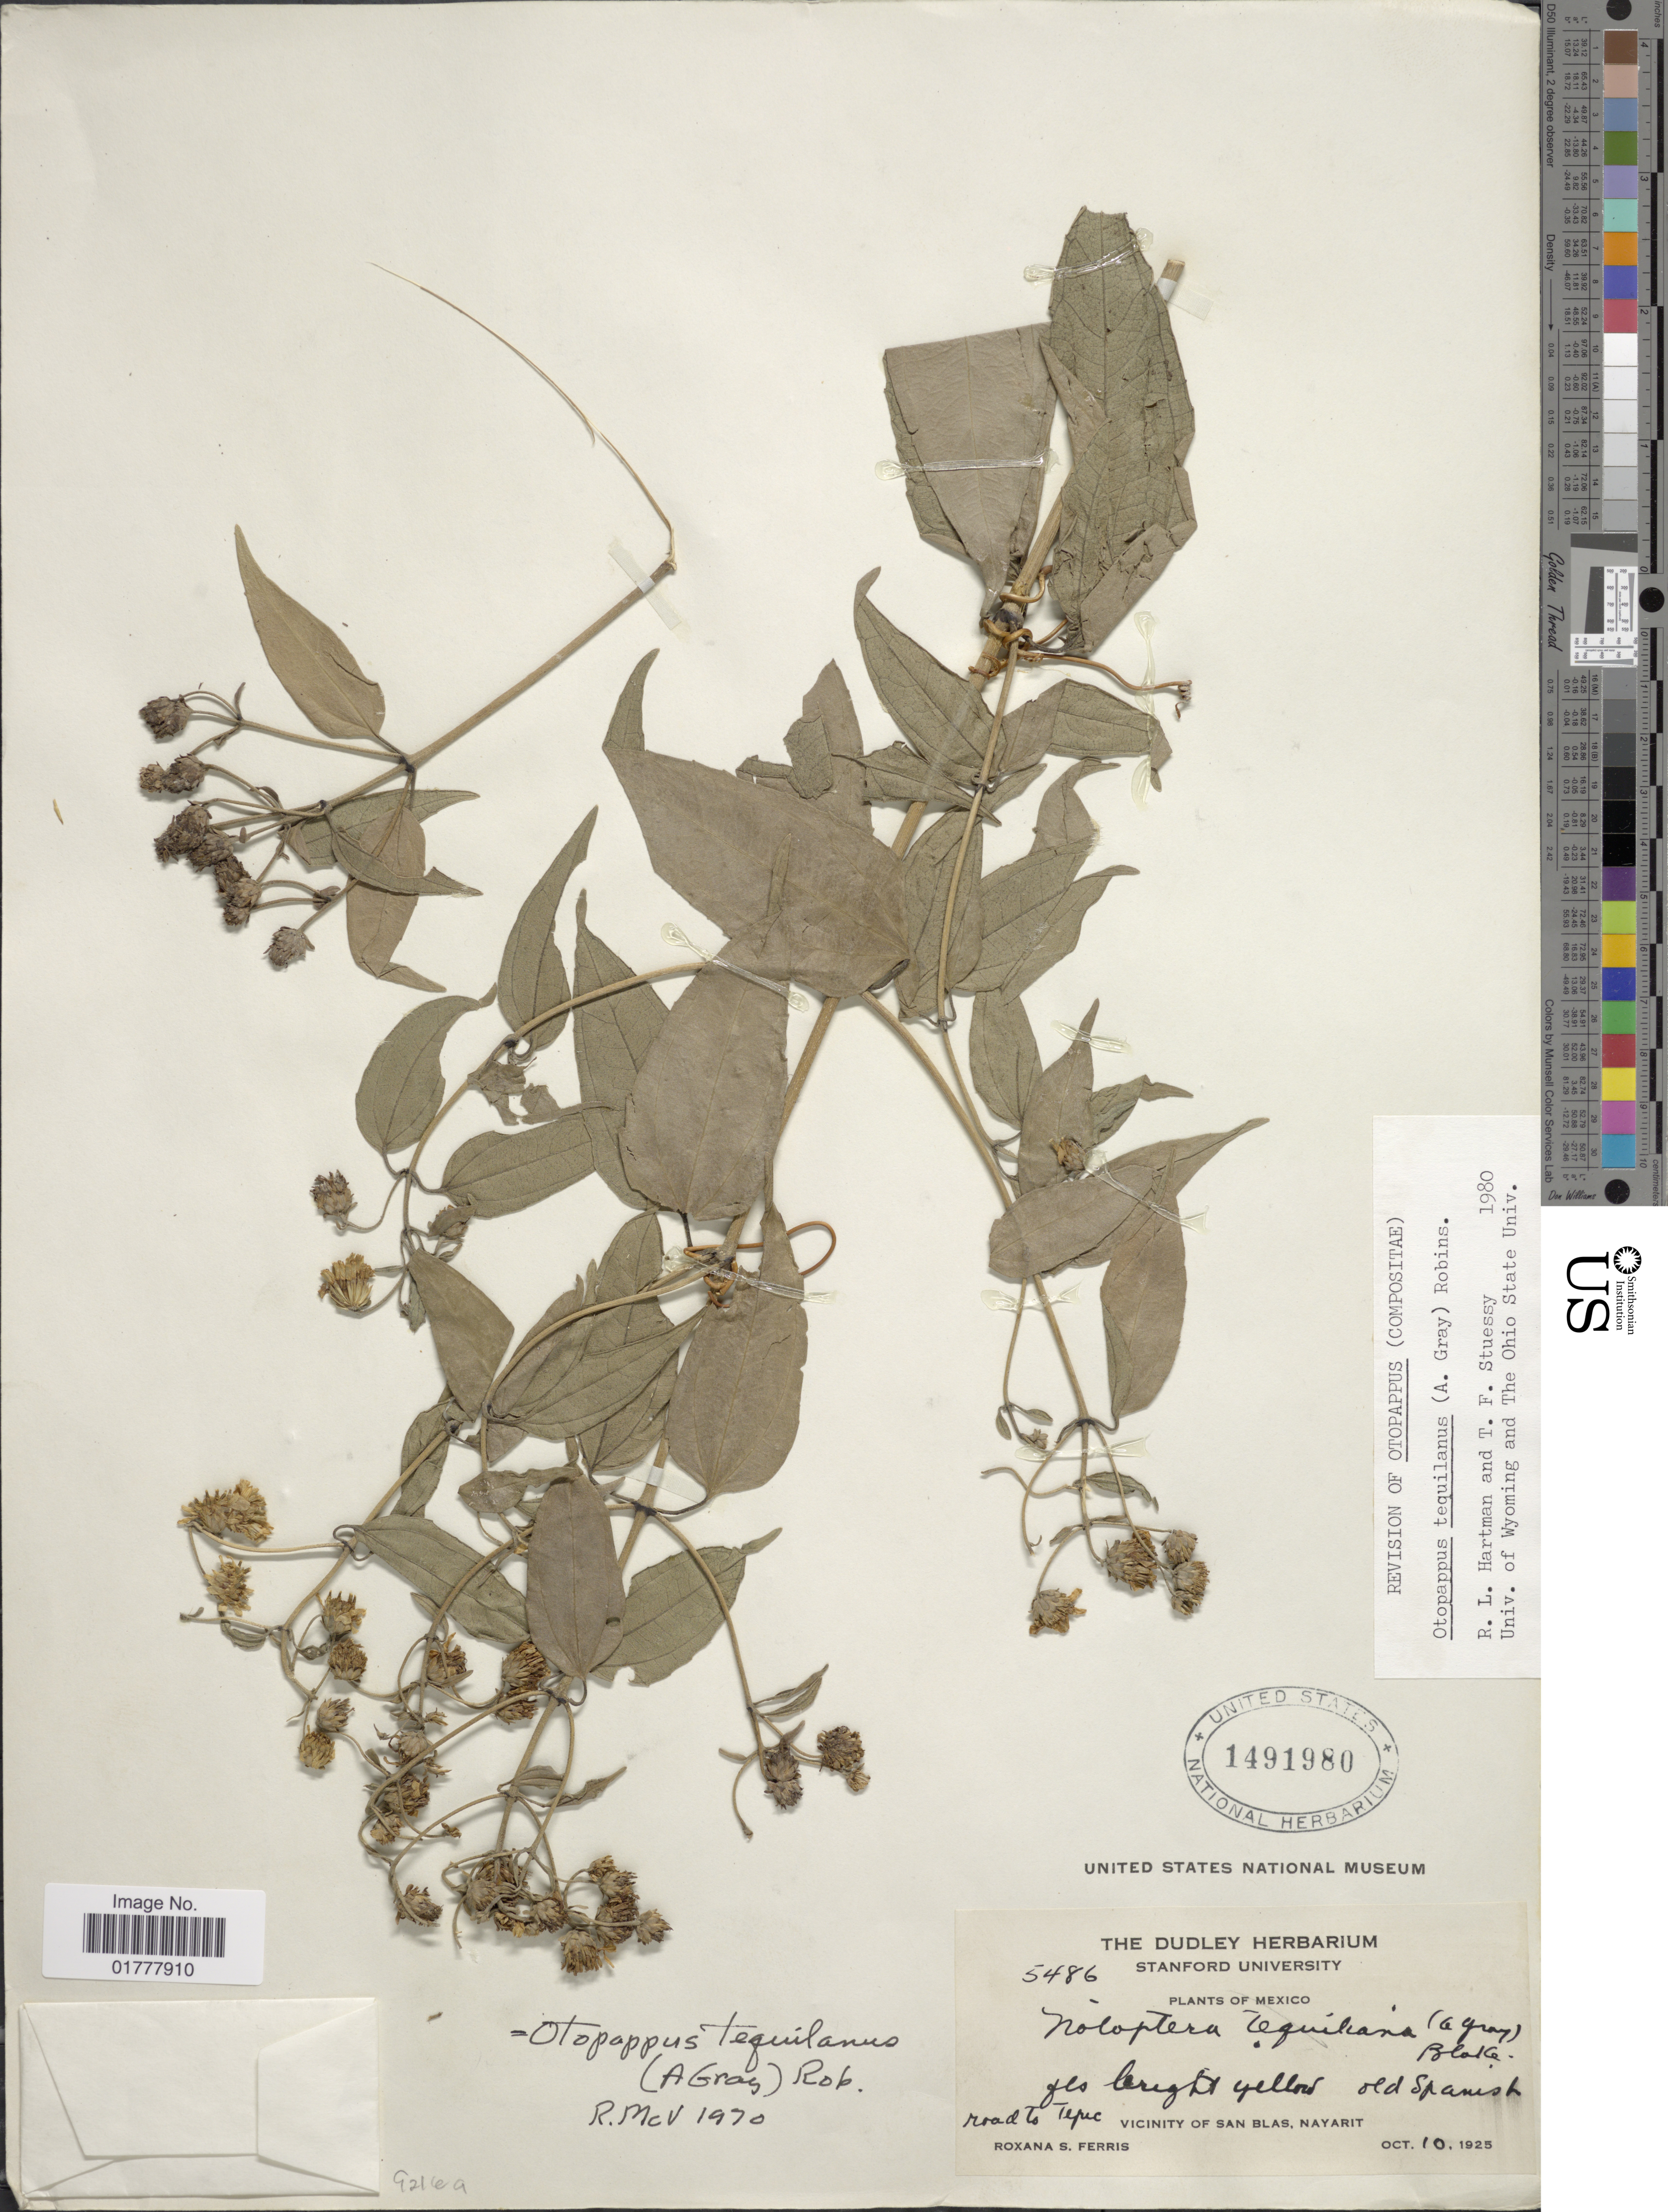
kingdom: Plantae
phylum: Tracheophyta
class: Magnoliopsida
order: Asterales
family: Asteraceae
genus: Otopappus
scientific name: Otopappus tequilanus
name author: (A. Gray) B.L. Rob.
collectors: R. S. Ferris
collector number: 5486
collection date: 1925-10-10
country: Mexico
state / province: Nayarit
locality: Road to Tepec, Vicinity of San Blas, Nayarit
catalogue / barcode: US 1491980